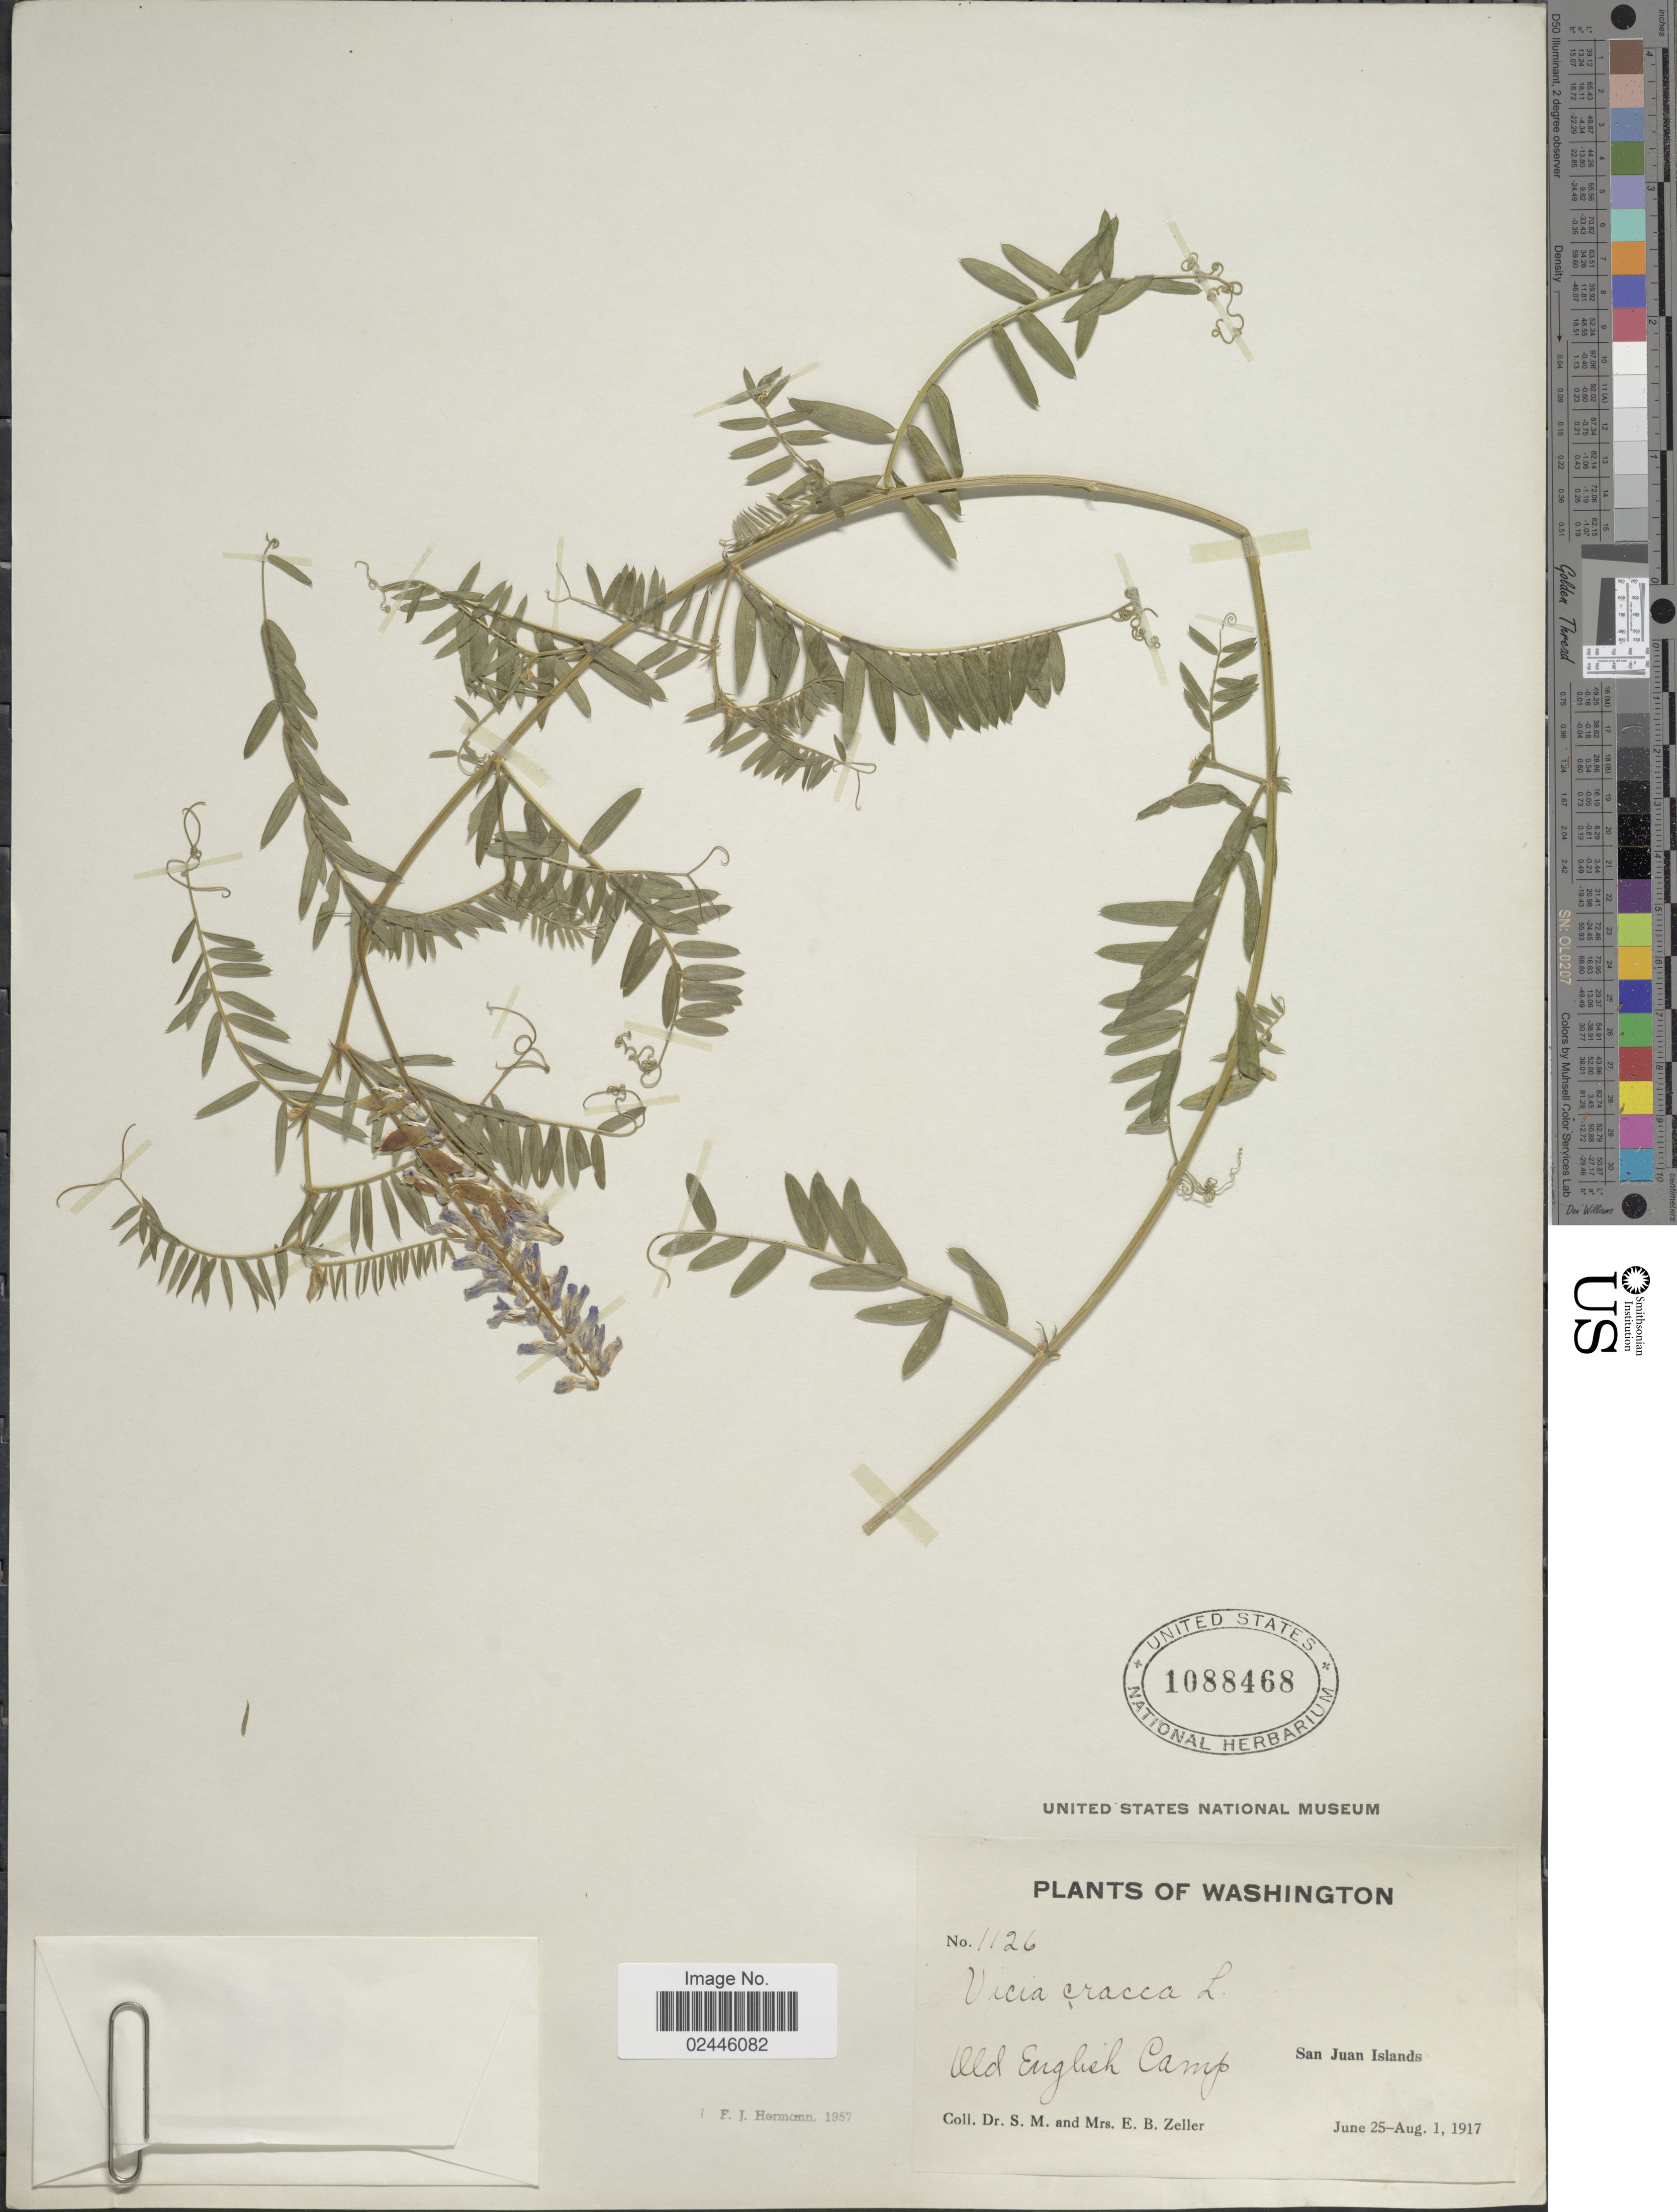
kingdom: Plantae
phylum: Tracheophyta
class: Magnoliopsida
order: Fabales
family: Fabaceae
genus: Vicia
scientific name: Vicia cracca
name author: L.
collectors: S. Zeller & E. Zeller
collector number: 1126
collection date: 1917-06-25/1917-08-01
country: United States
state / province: Washington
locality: Old English Camp, San Juan Islands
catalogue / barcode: US 1088468